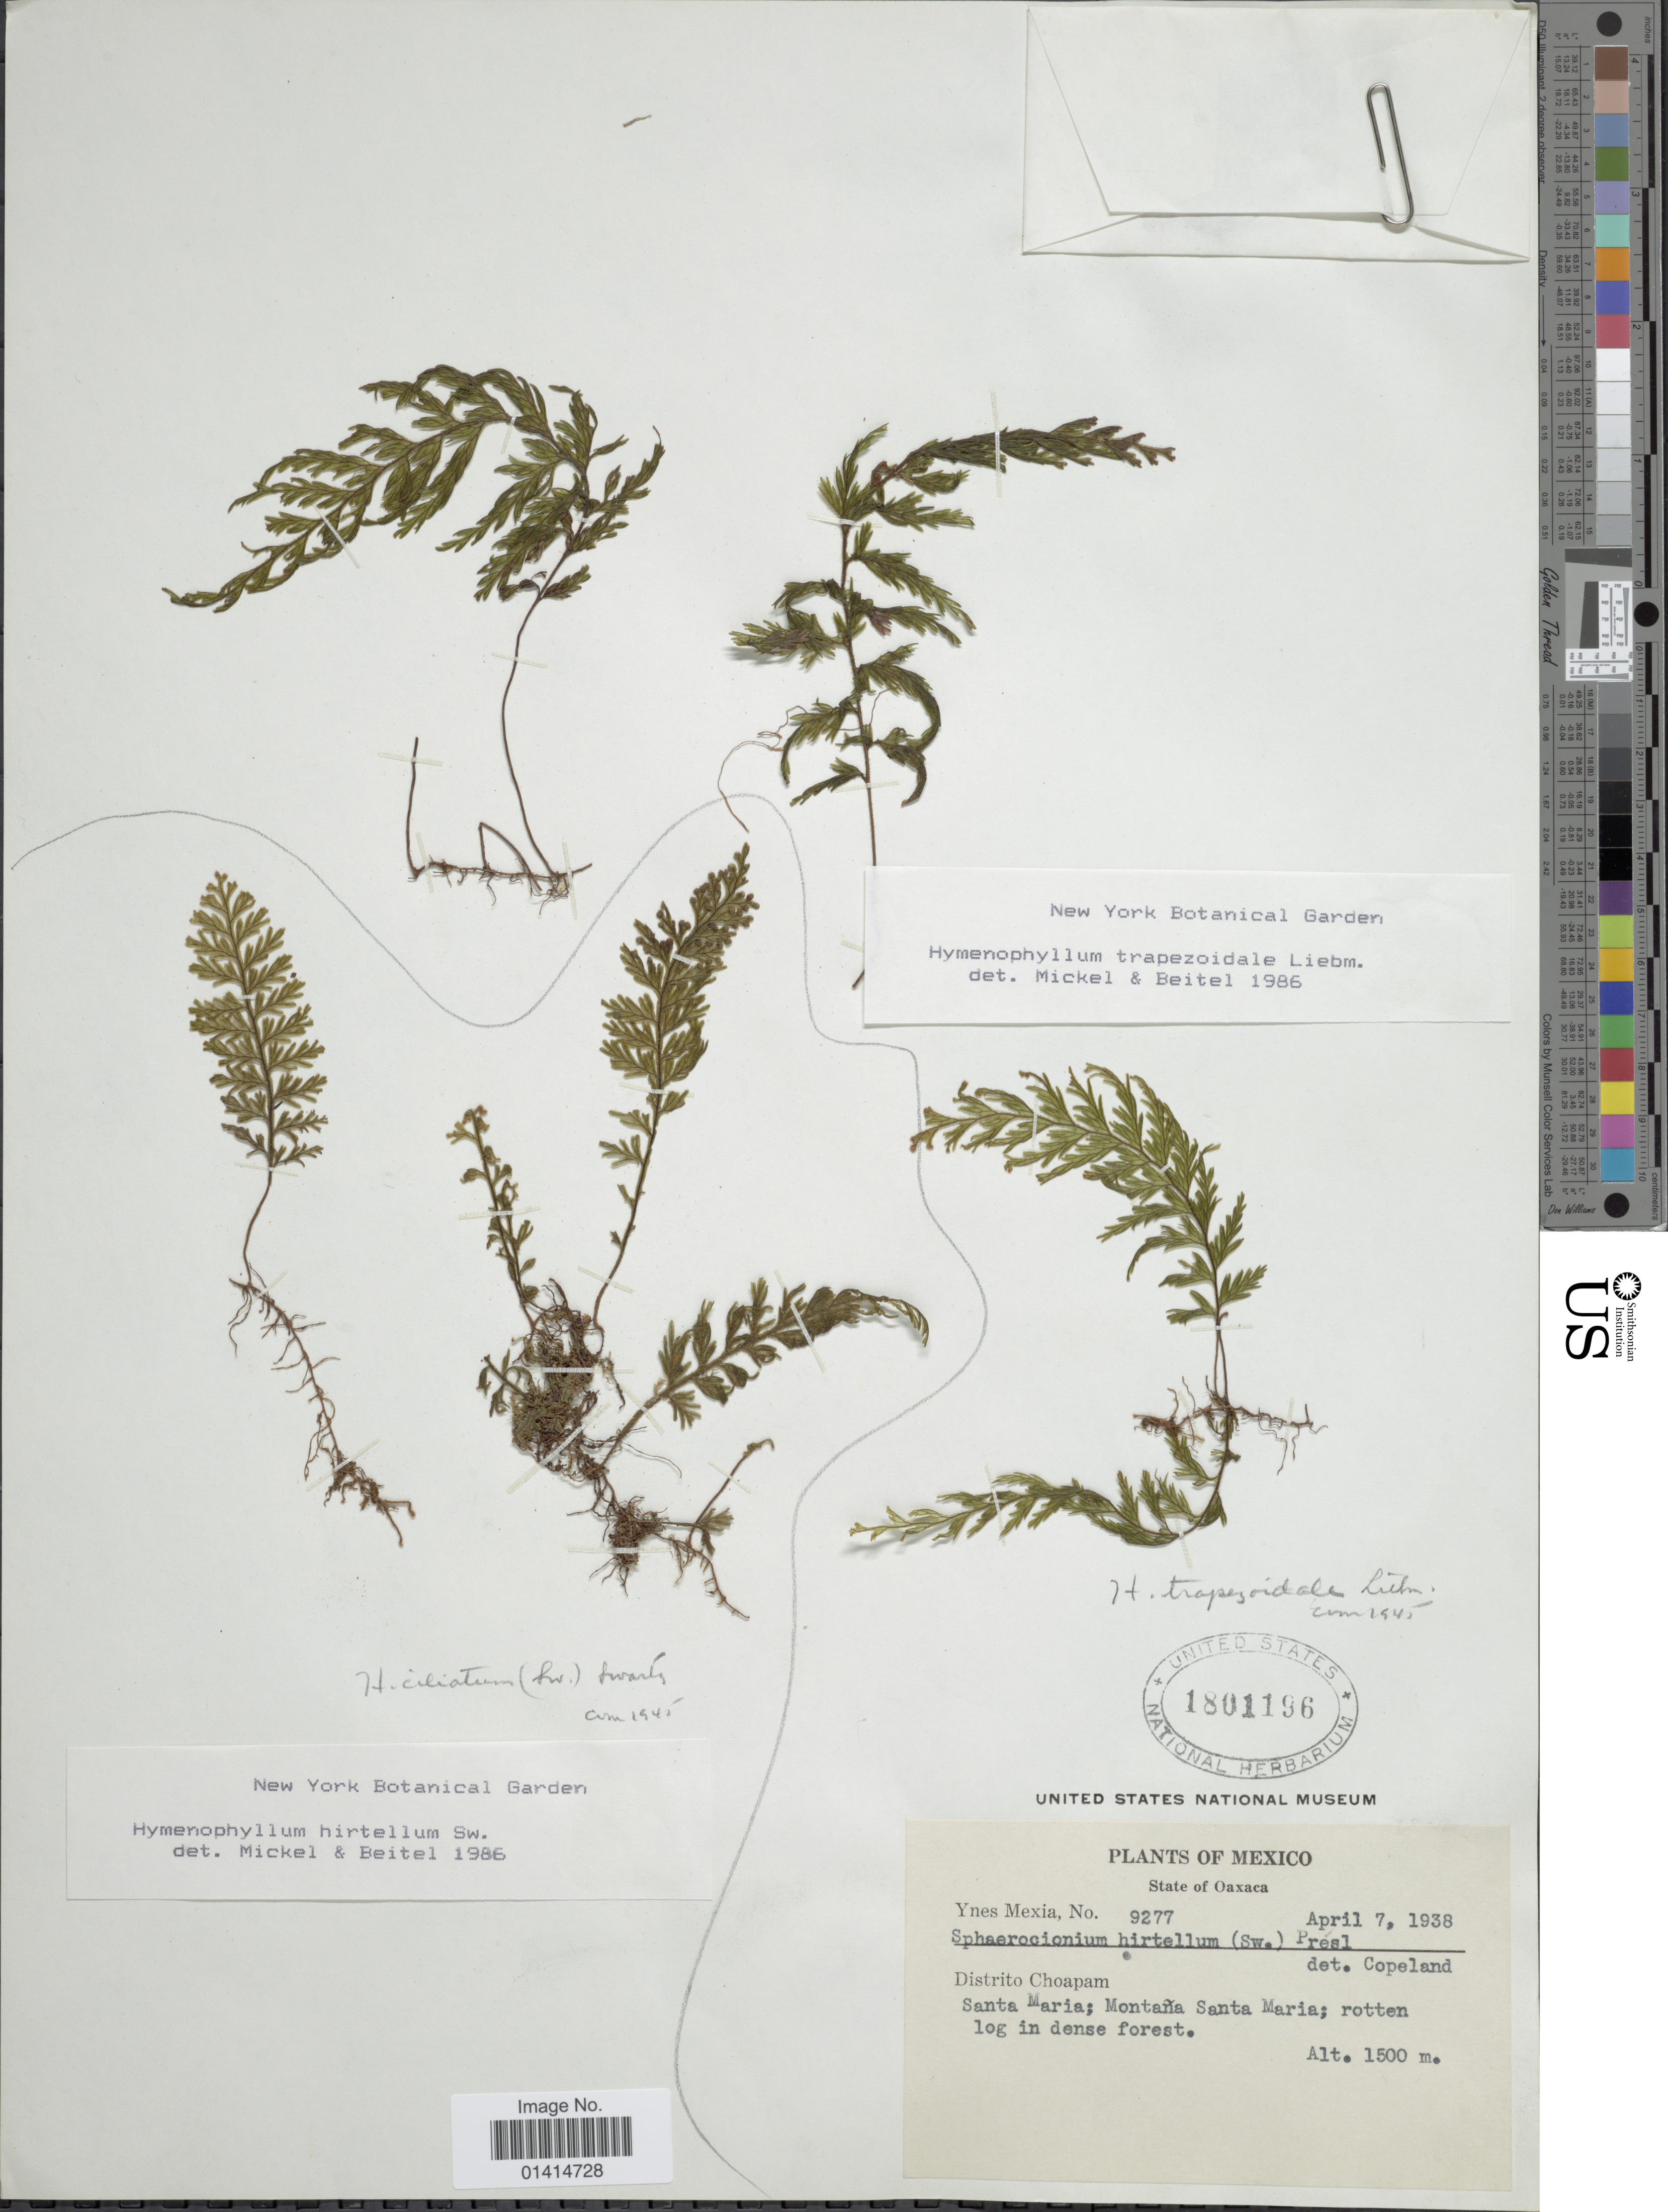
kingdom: Plantae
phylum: Tracheophyta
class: Polypodiopsida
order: Hymenophyllales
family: Hymenophyllaceae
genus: Hymenophyllum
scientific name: Hymenophyllum trapezoidale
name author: Liebm.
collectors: Y. Mexia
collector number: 9277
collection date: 1938-04-07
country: Mexico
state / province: Oaxaca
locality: Distrito Choapam, Santa Maria; Montaña Santa Maria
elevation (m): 1500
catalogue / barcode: US 1801196